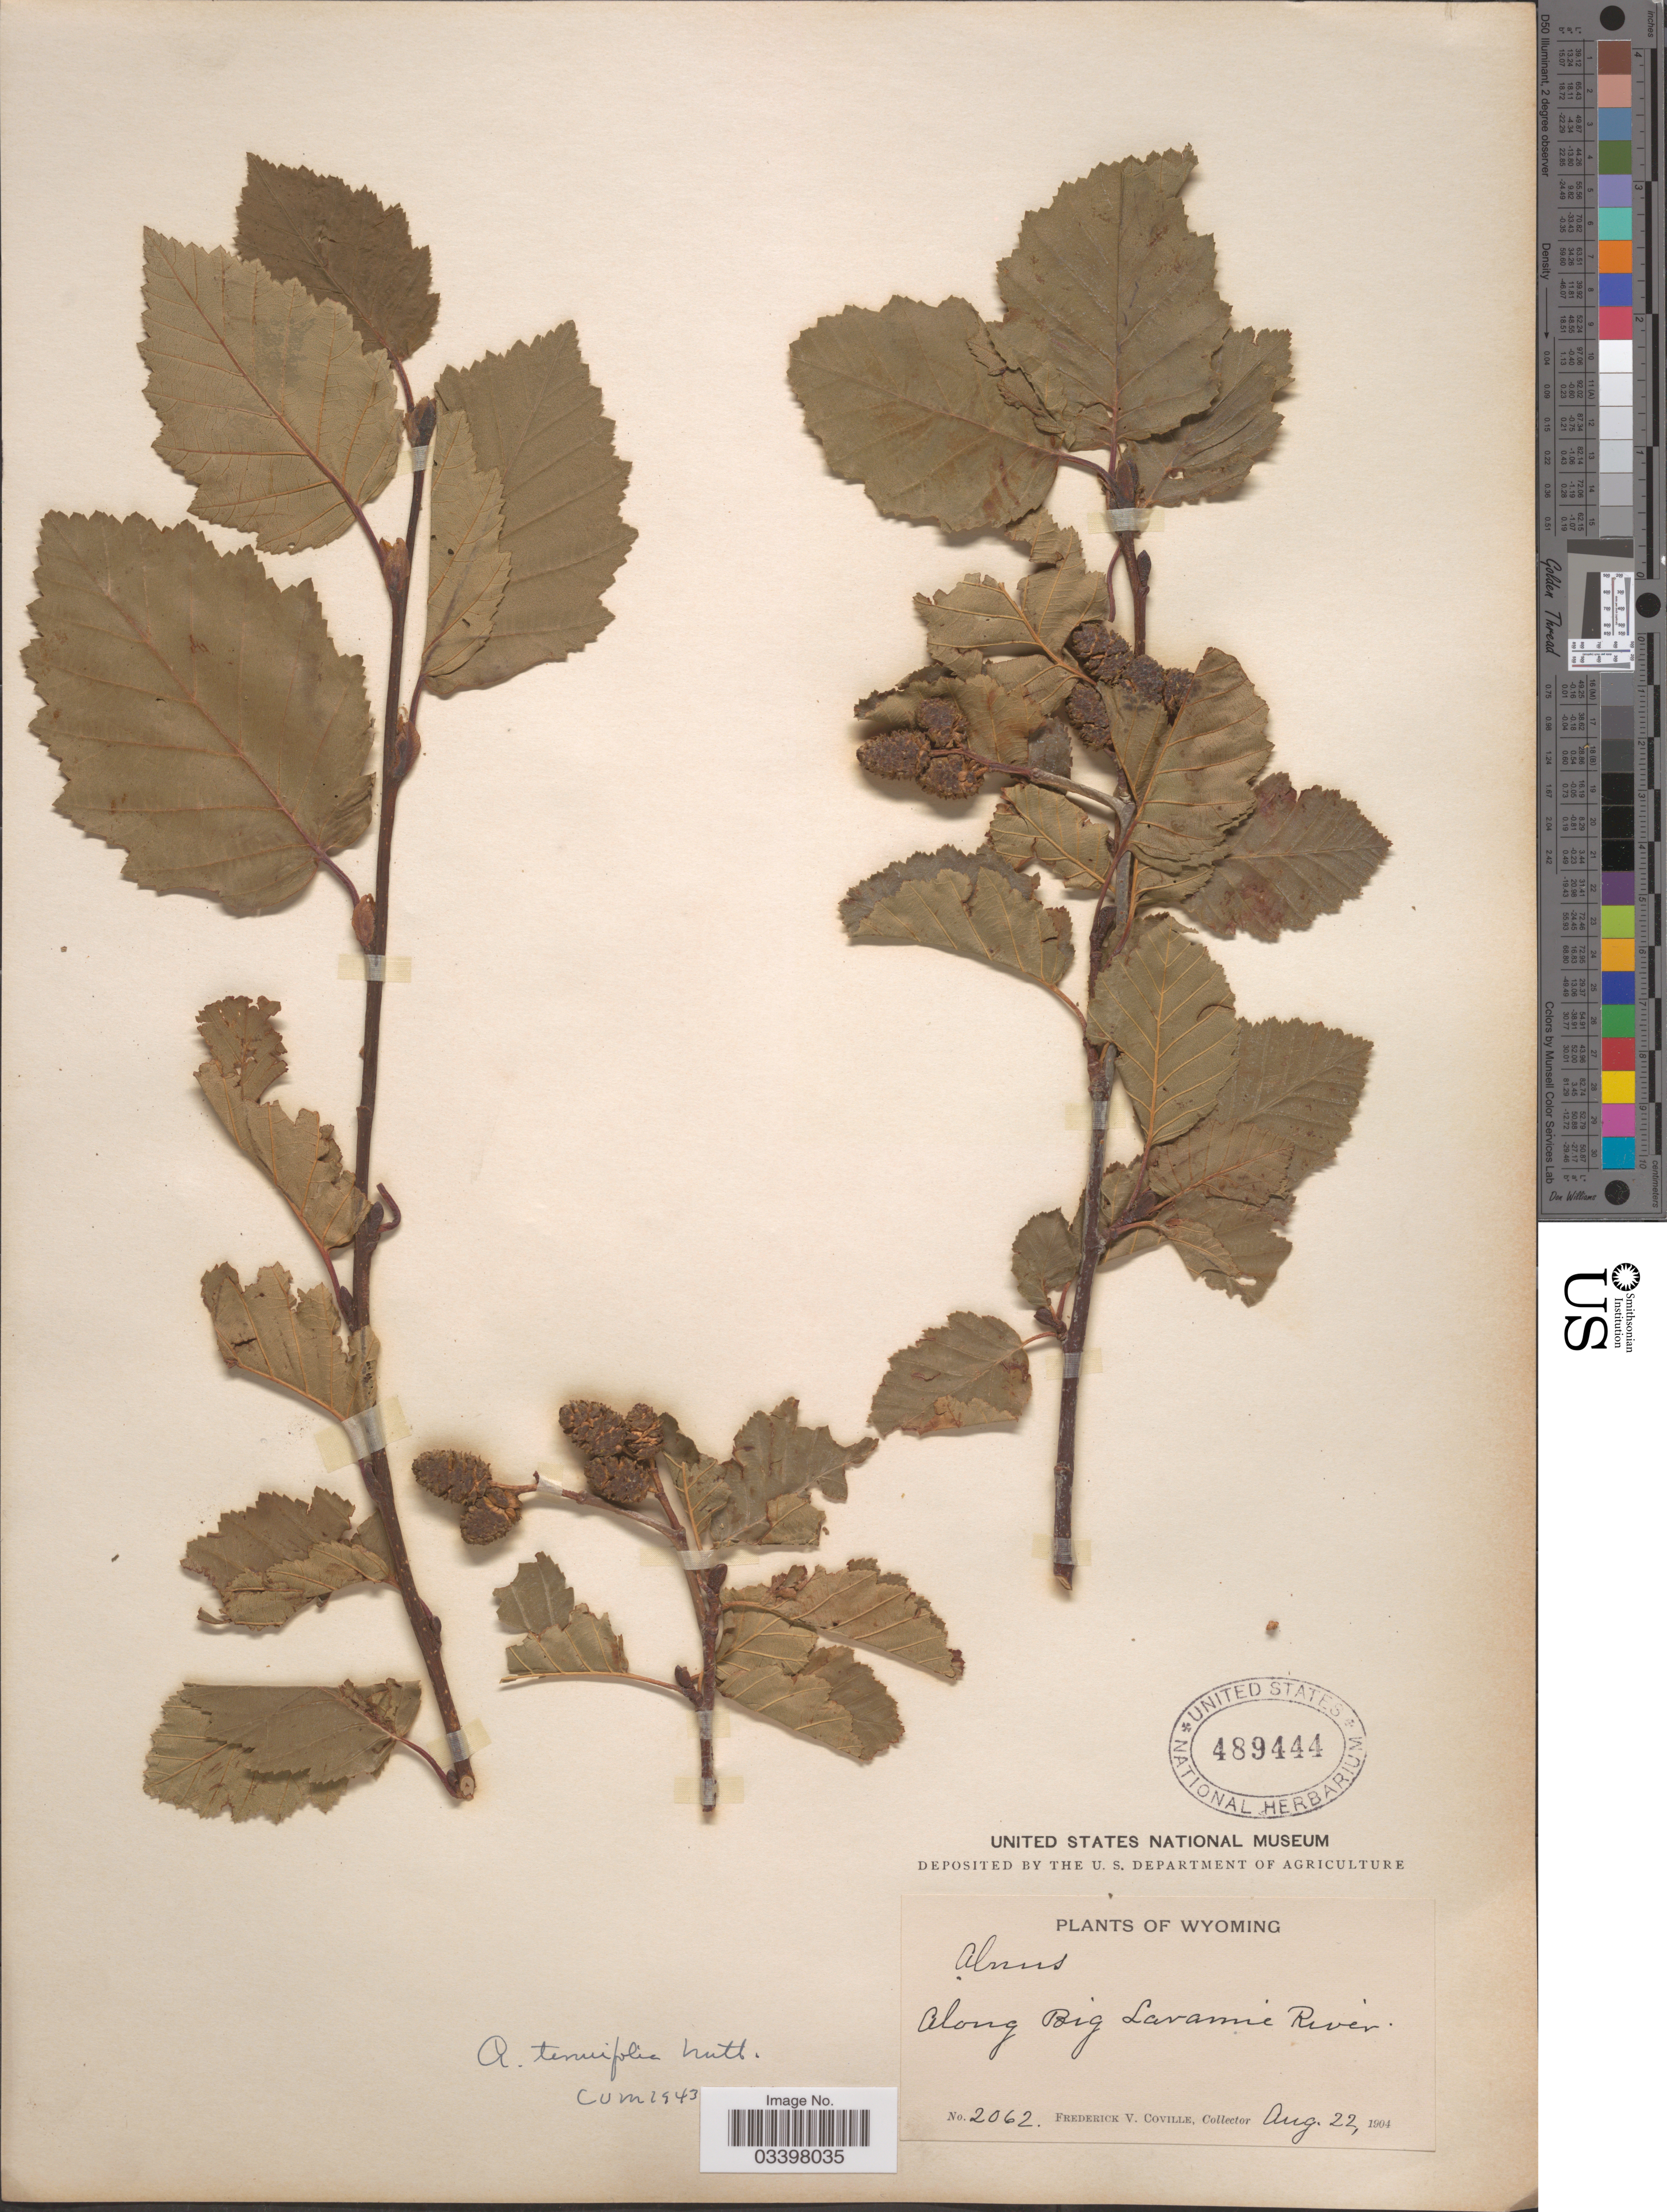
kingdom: Plantae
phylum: Tracheophyta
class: Magnoliopsida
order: Fagales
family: Betulaceae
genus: Alnus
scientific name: Alnus incana subsp. tenuifolia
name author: (Nutt.) Breitung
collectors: F. V. Coville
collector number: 2062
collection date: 1904-08-22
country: United States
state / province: Wyoming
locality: Along Big Laramie River.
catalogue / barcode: US 489444